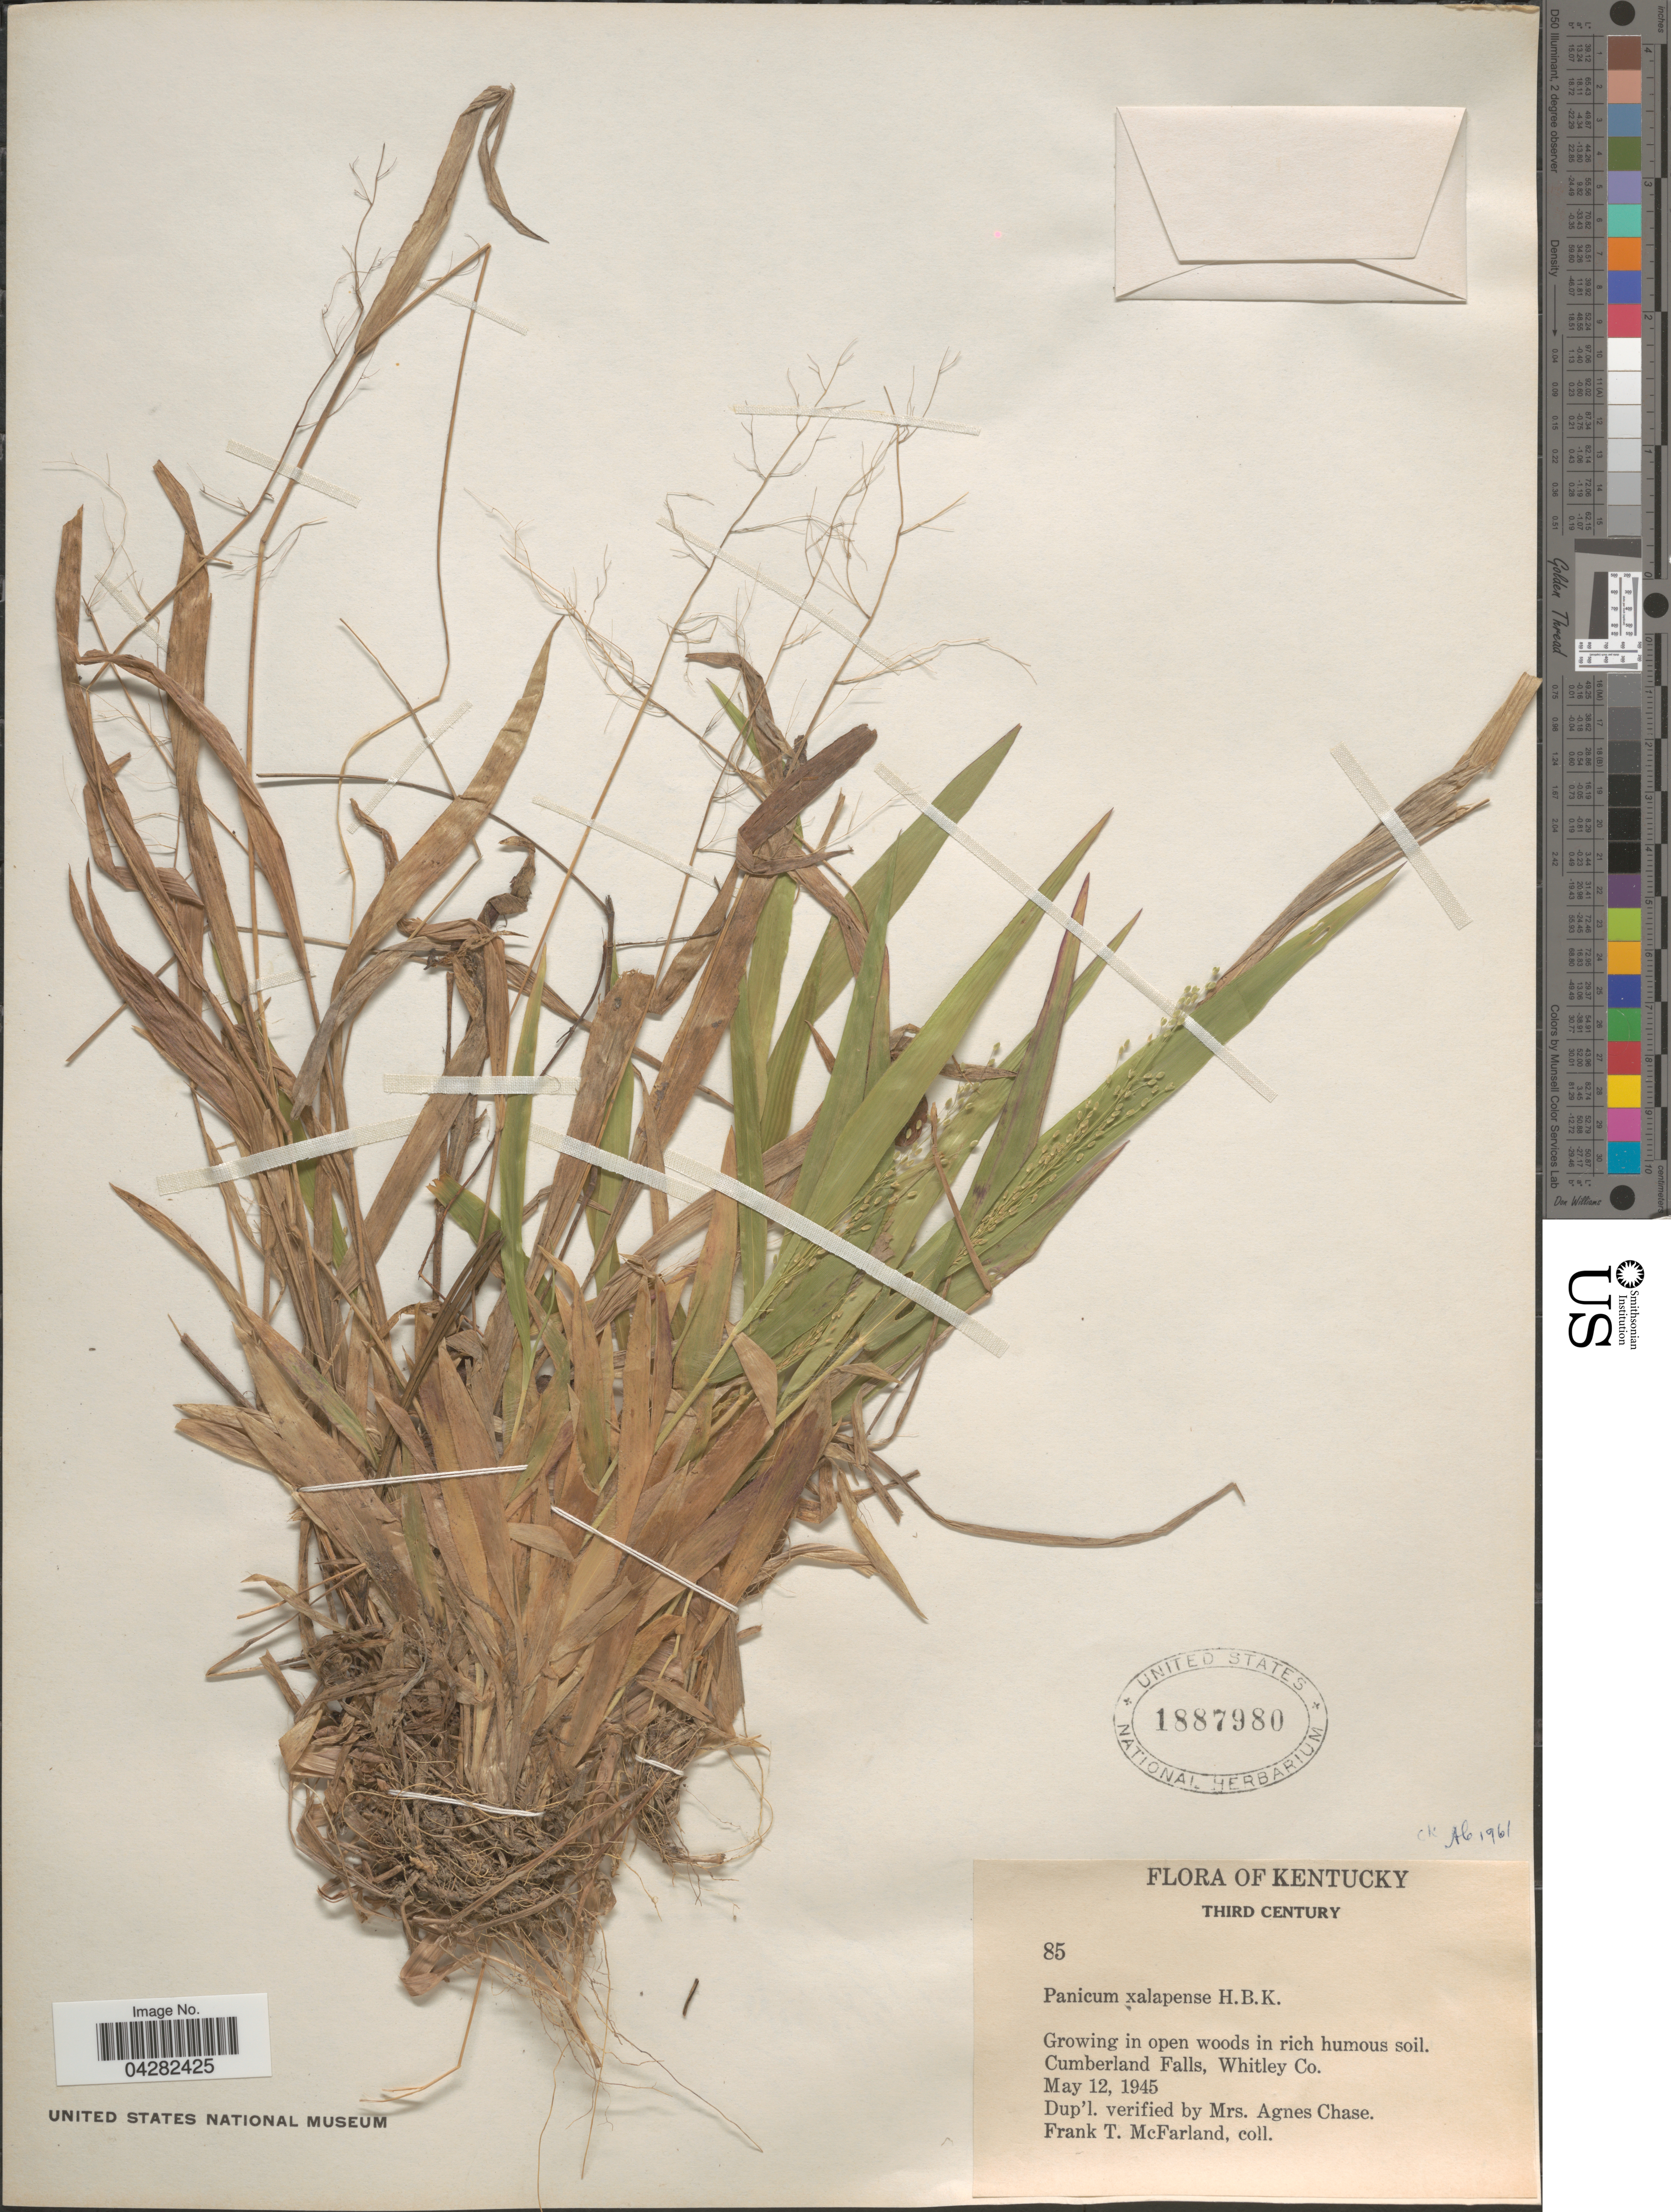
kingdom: Plantae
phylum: Tracheophyta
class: Liliopsida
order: Poales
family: Poaceae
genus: Dichanthelium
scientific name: Dichanthelium laxiflorum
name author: (Lam.) Gould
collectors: F. McFarland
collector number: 85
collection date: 1945-05-12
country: United States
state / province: Kentucky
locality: Third Century. Cumberland Falls, Whitley Co.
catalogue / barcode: US 1887980